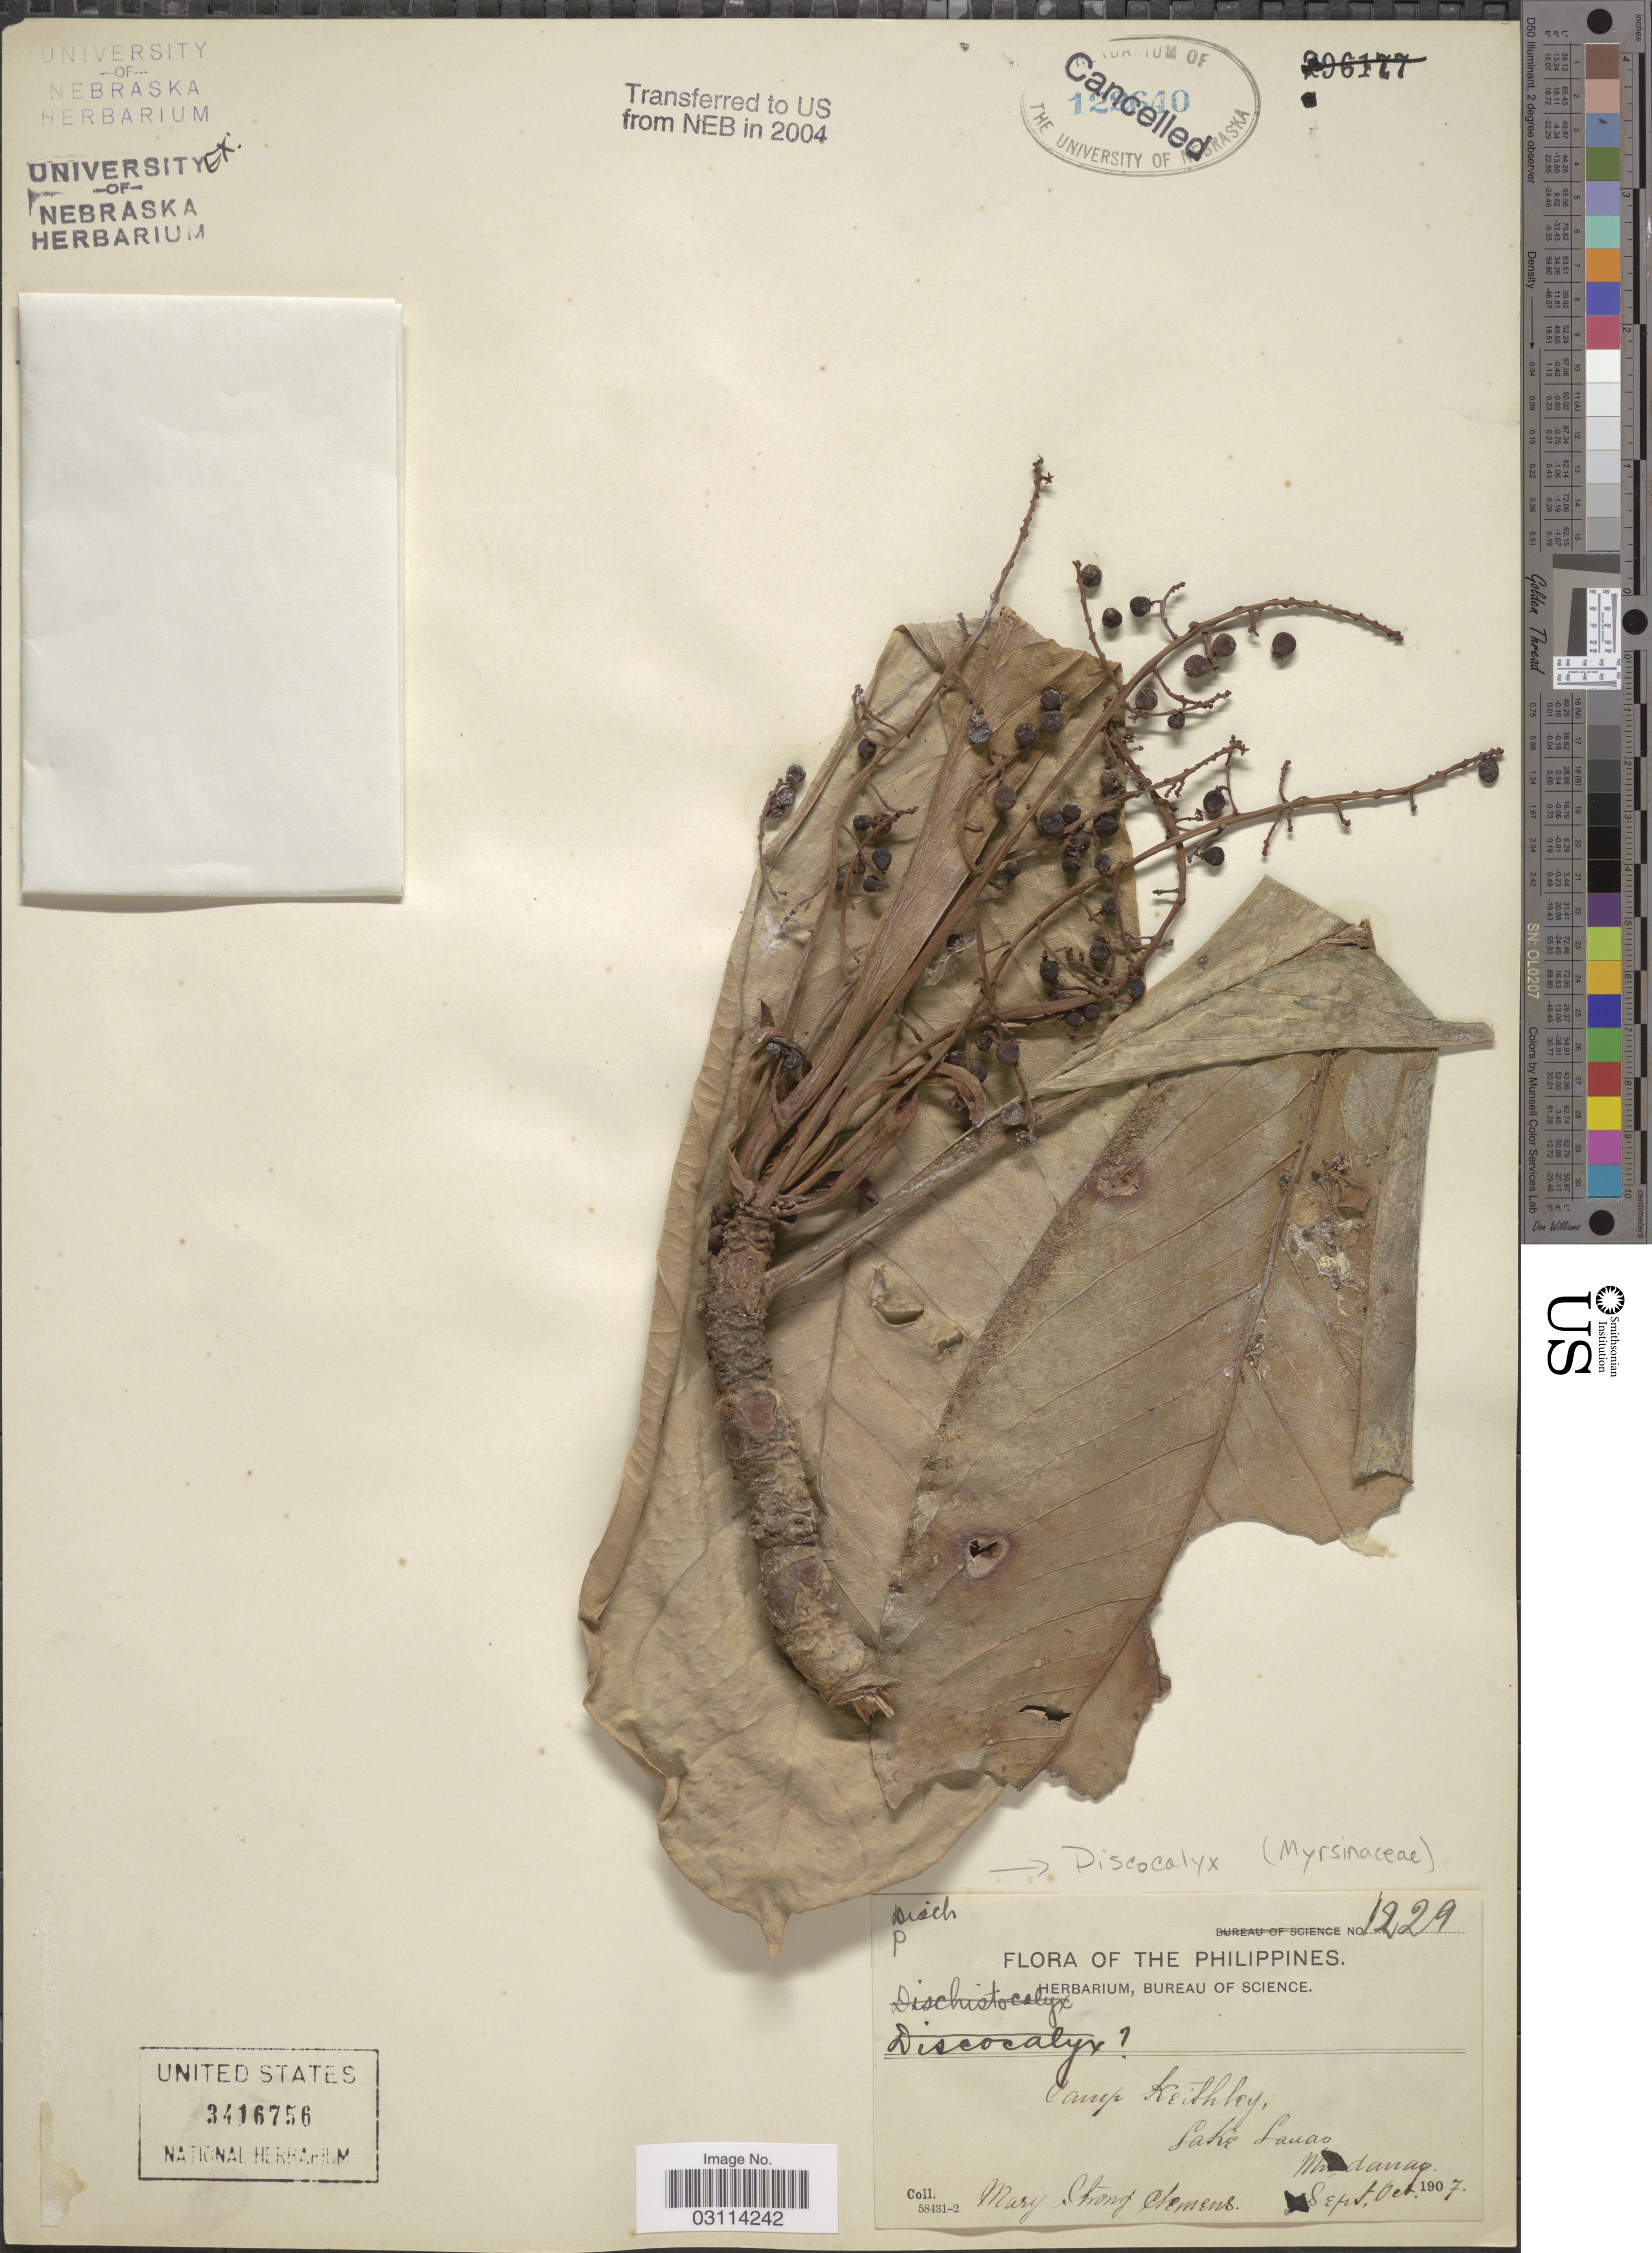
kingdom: Plantae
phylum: Tracheophyta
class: Magnoliopsida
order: Ericales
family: Primulaceae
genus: Discocalyx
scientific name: Discocalyx sp.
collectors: M. S. Clemens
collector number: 1229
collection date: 1907-09/1907-10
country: Philippines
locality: Camp Keithley, Lake Lamao, Mindanao.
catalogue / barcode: US 3416756